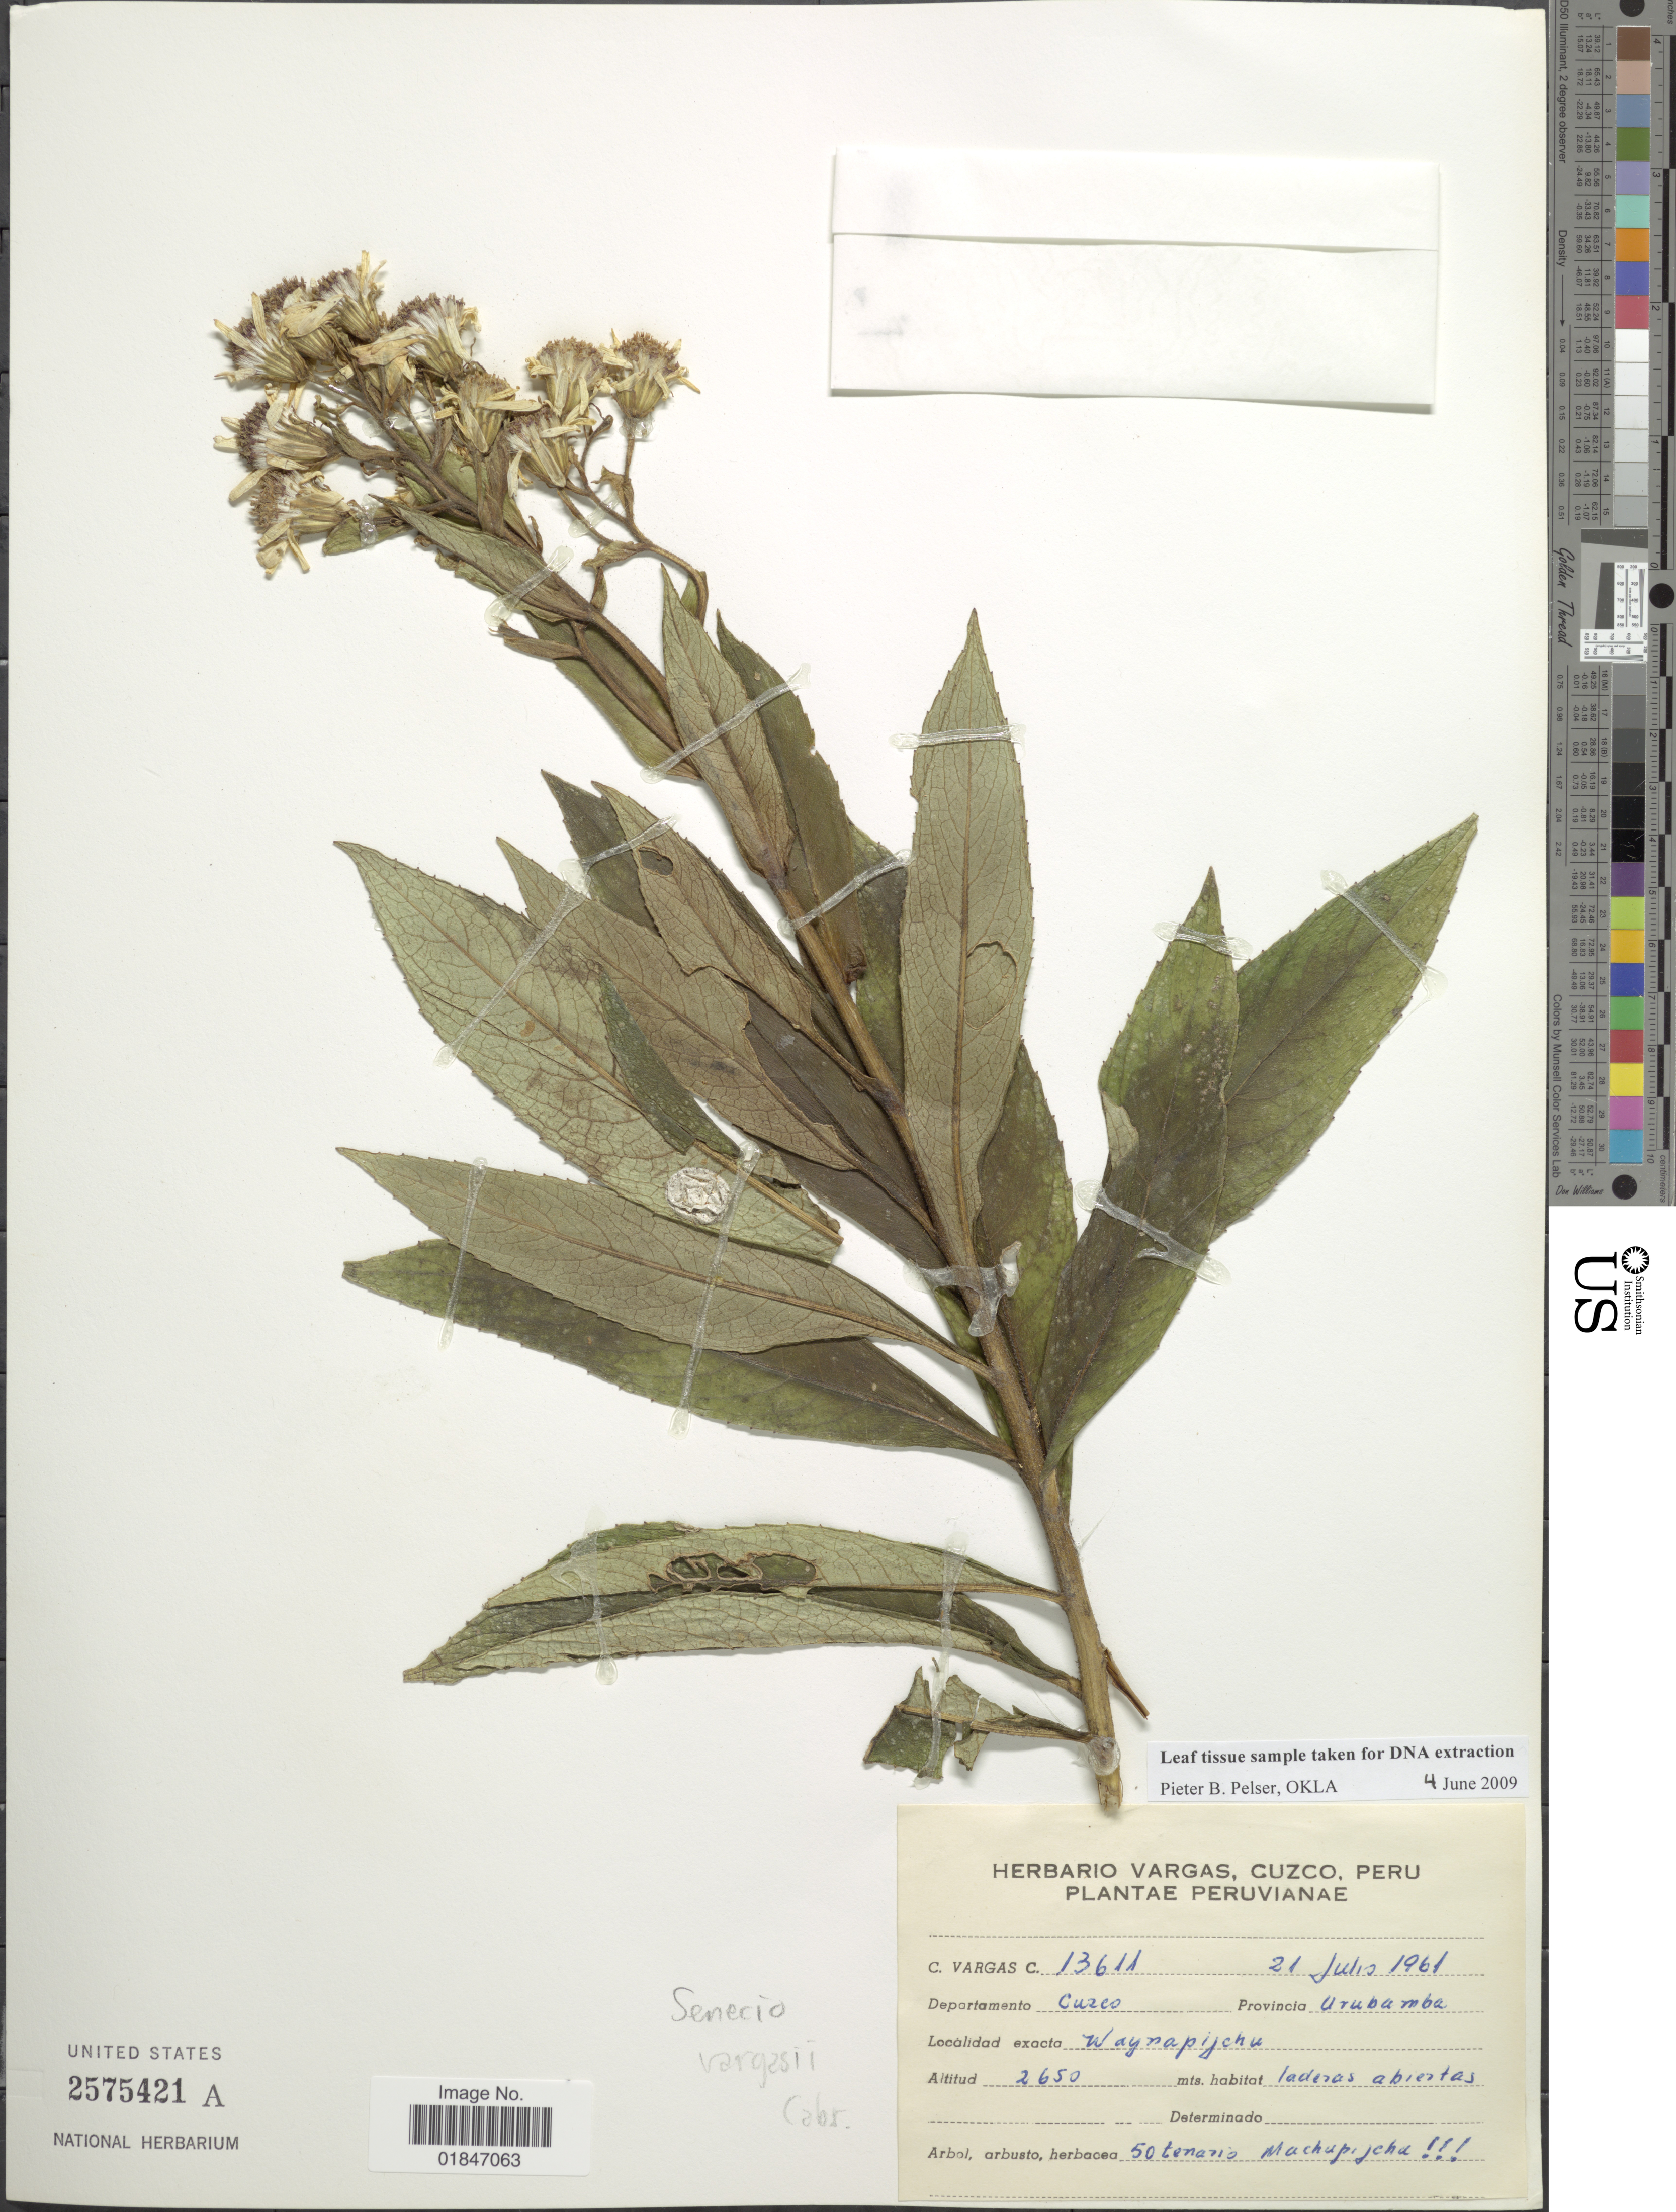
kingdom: Plantae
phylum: Tracheophyta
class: Magnoliopsida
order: Asterales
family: Asteraceae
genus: Dendrophorbium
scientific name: Dendrophorbium vargasii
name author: (Cabrera) H. Beltran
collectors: C. Vargas Calderón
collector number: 13611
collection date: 1961-07-21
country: Peru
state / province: Cusco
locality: Departamento Cuzco, Provincia Urumbamba. Waynapijchu.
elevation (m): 2650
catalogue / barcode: US 2575421A